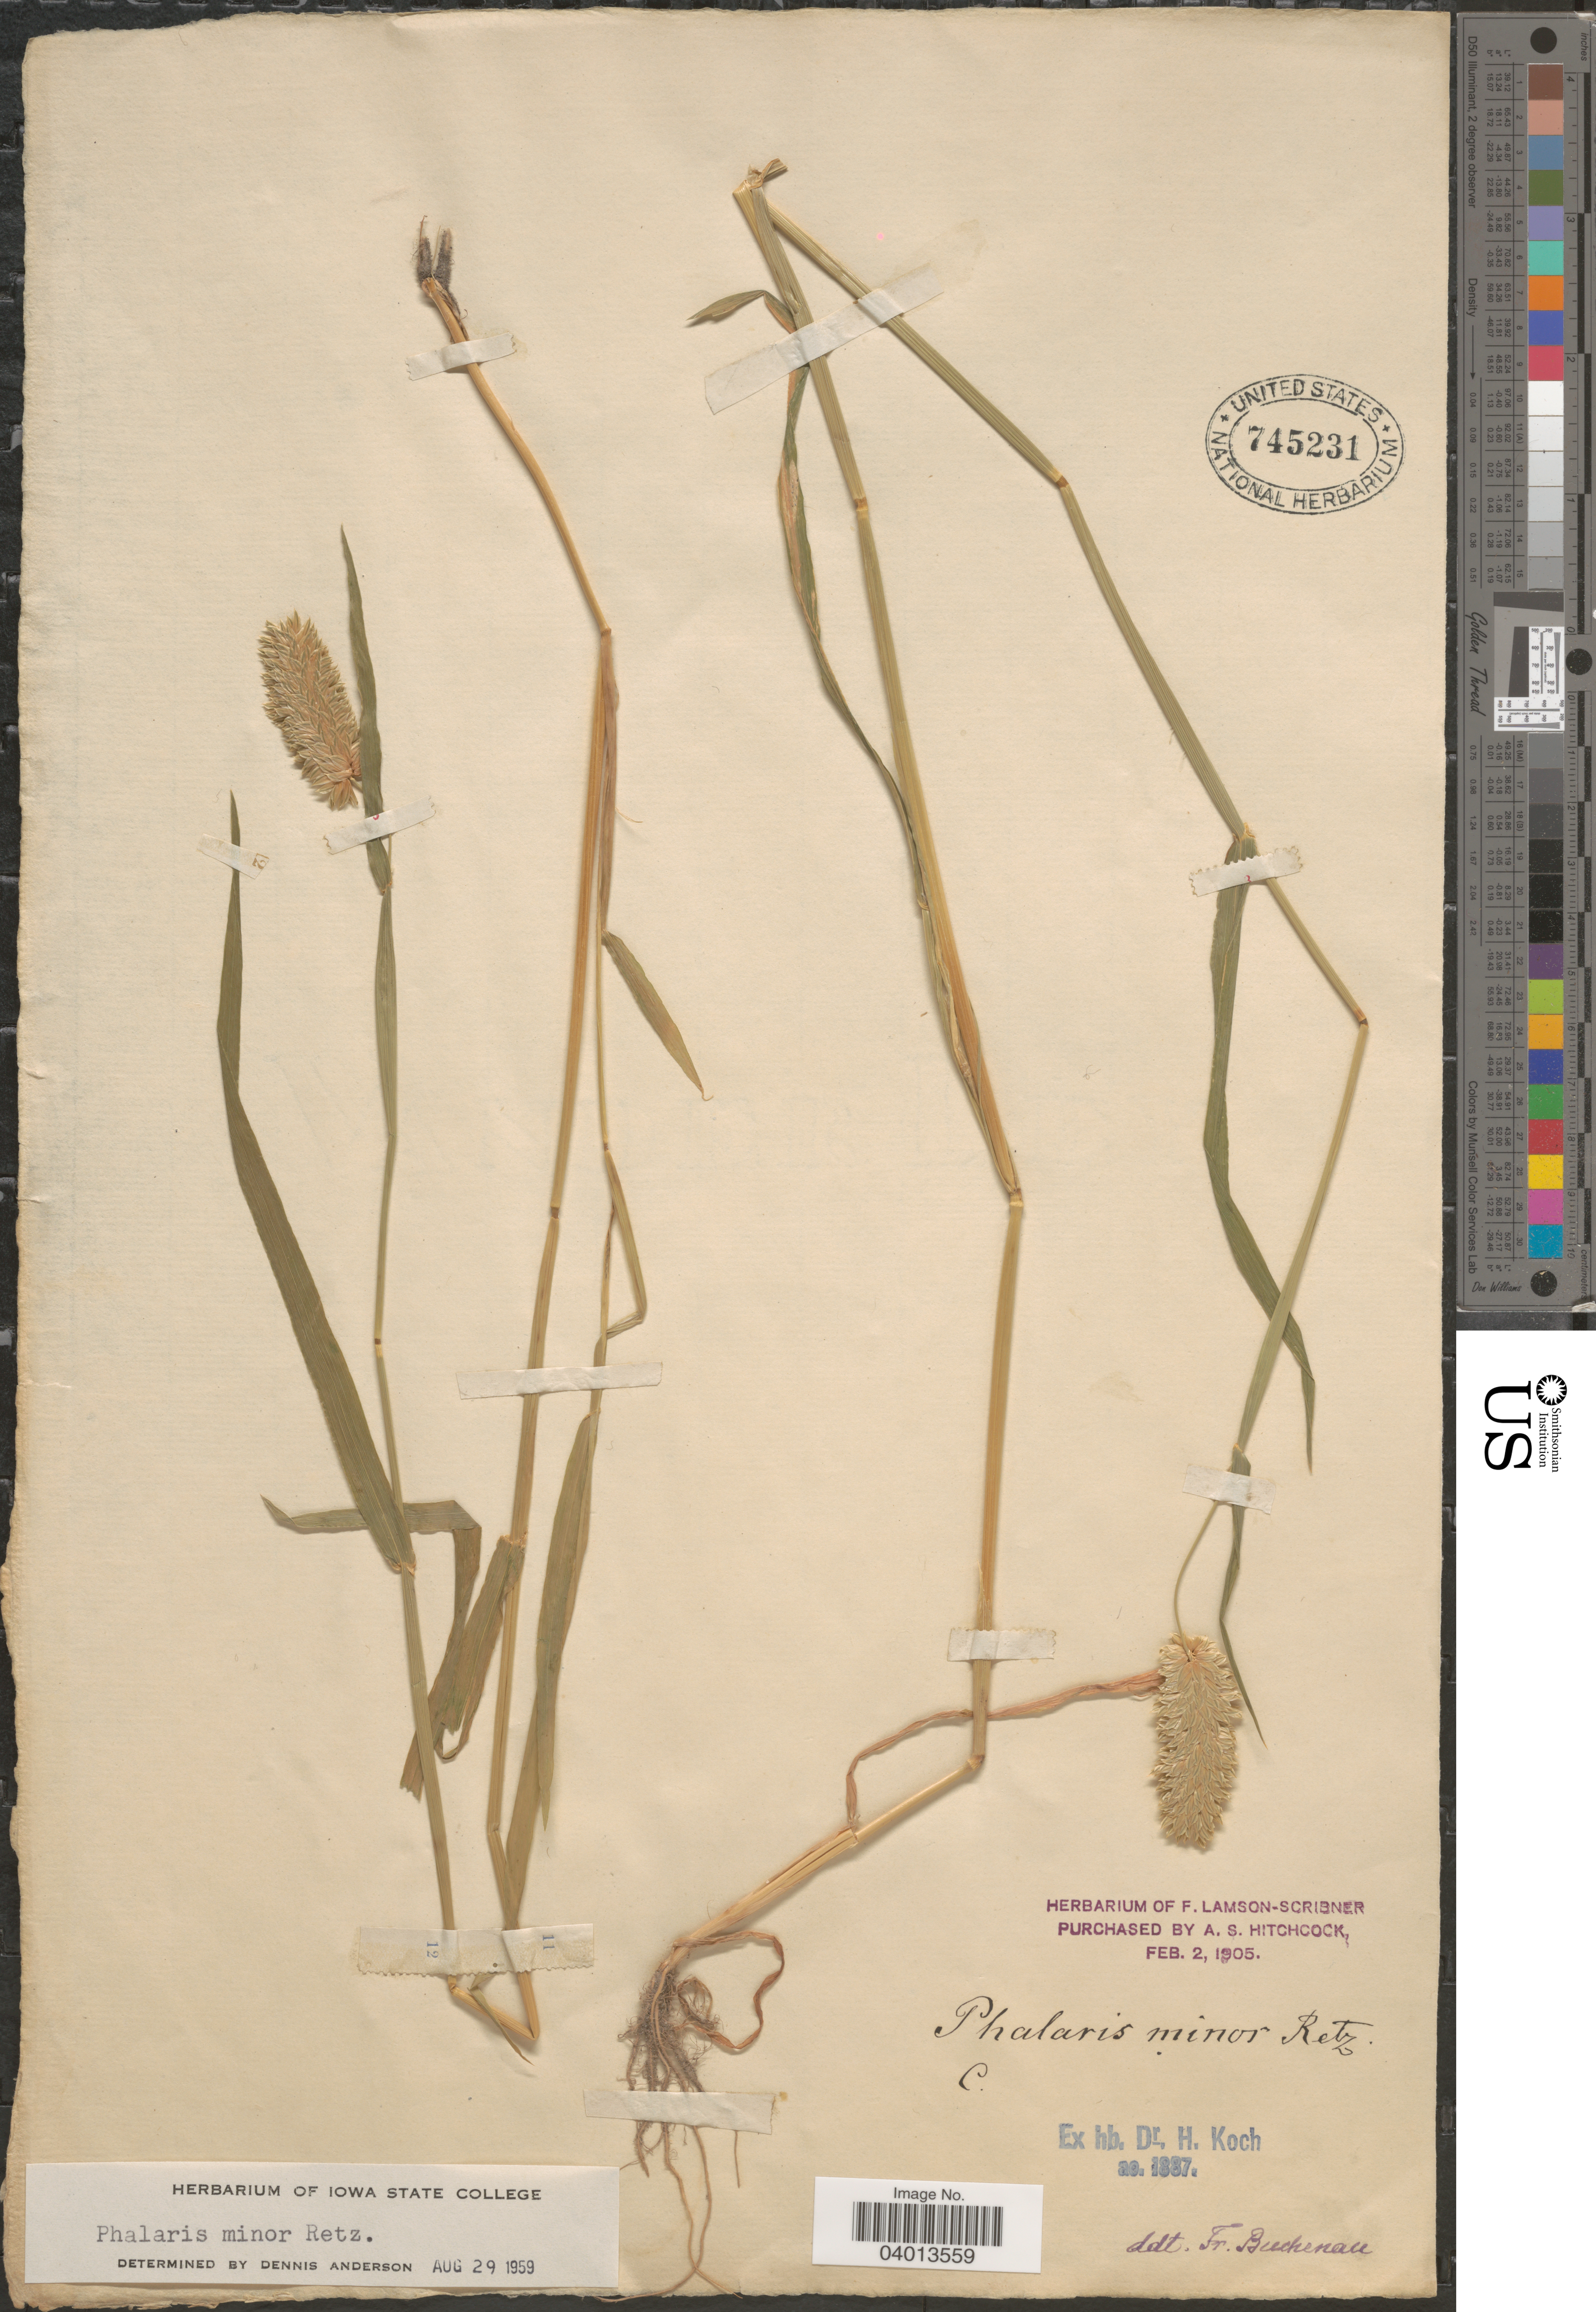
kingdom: Plantae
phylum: Tracheophyta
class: Liliopsida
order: Poales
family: Poaceae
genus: Phalaris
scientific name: Phalaris minor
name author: Retz.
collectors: Ex herb. Dr. H. Koch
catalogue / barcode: US 745231